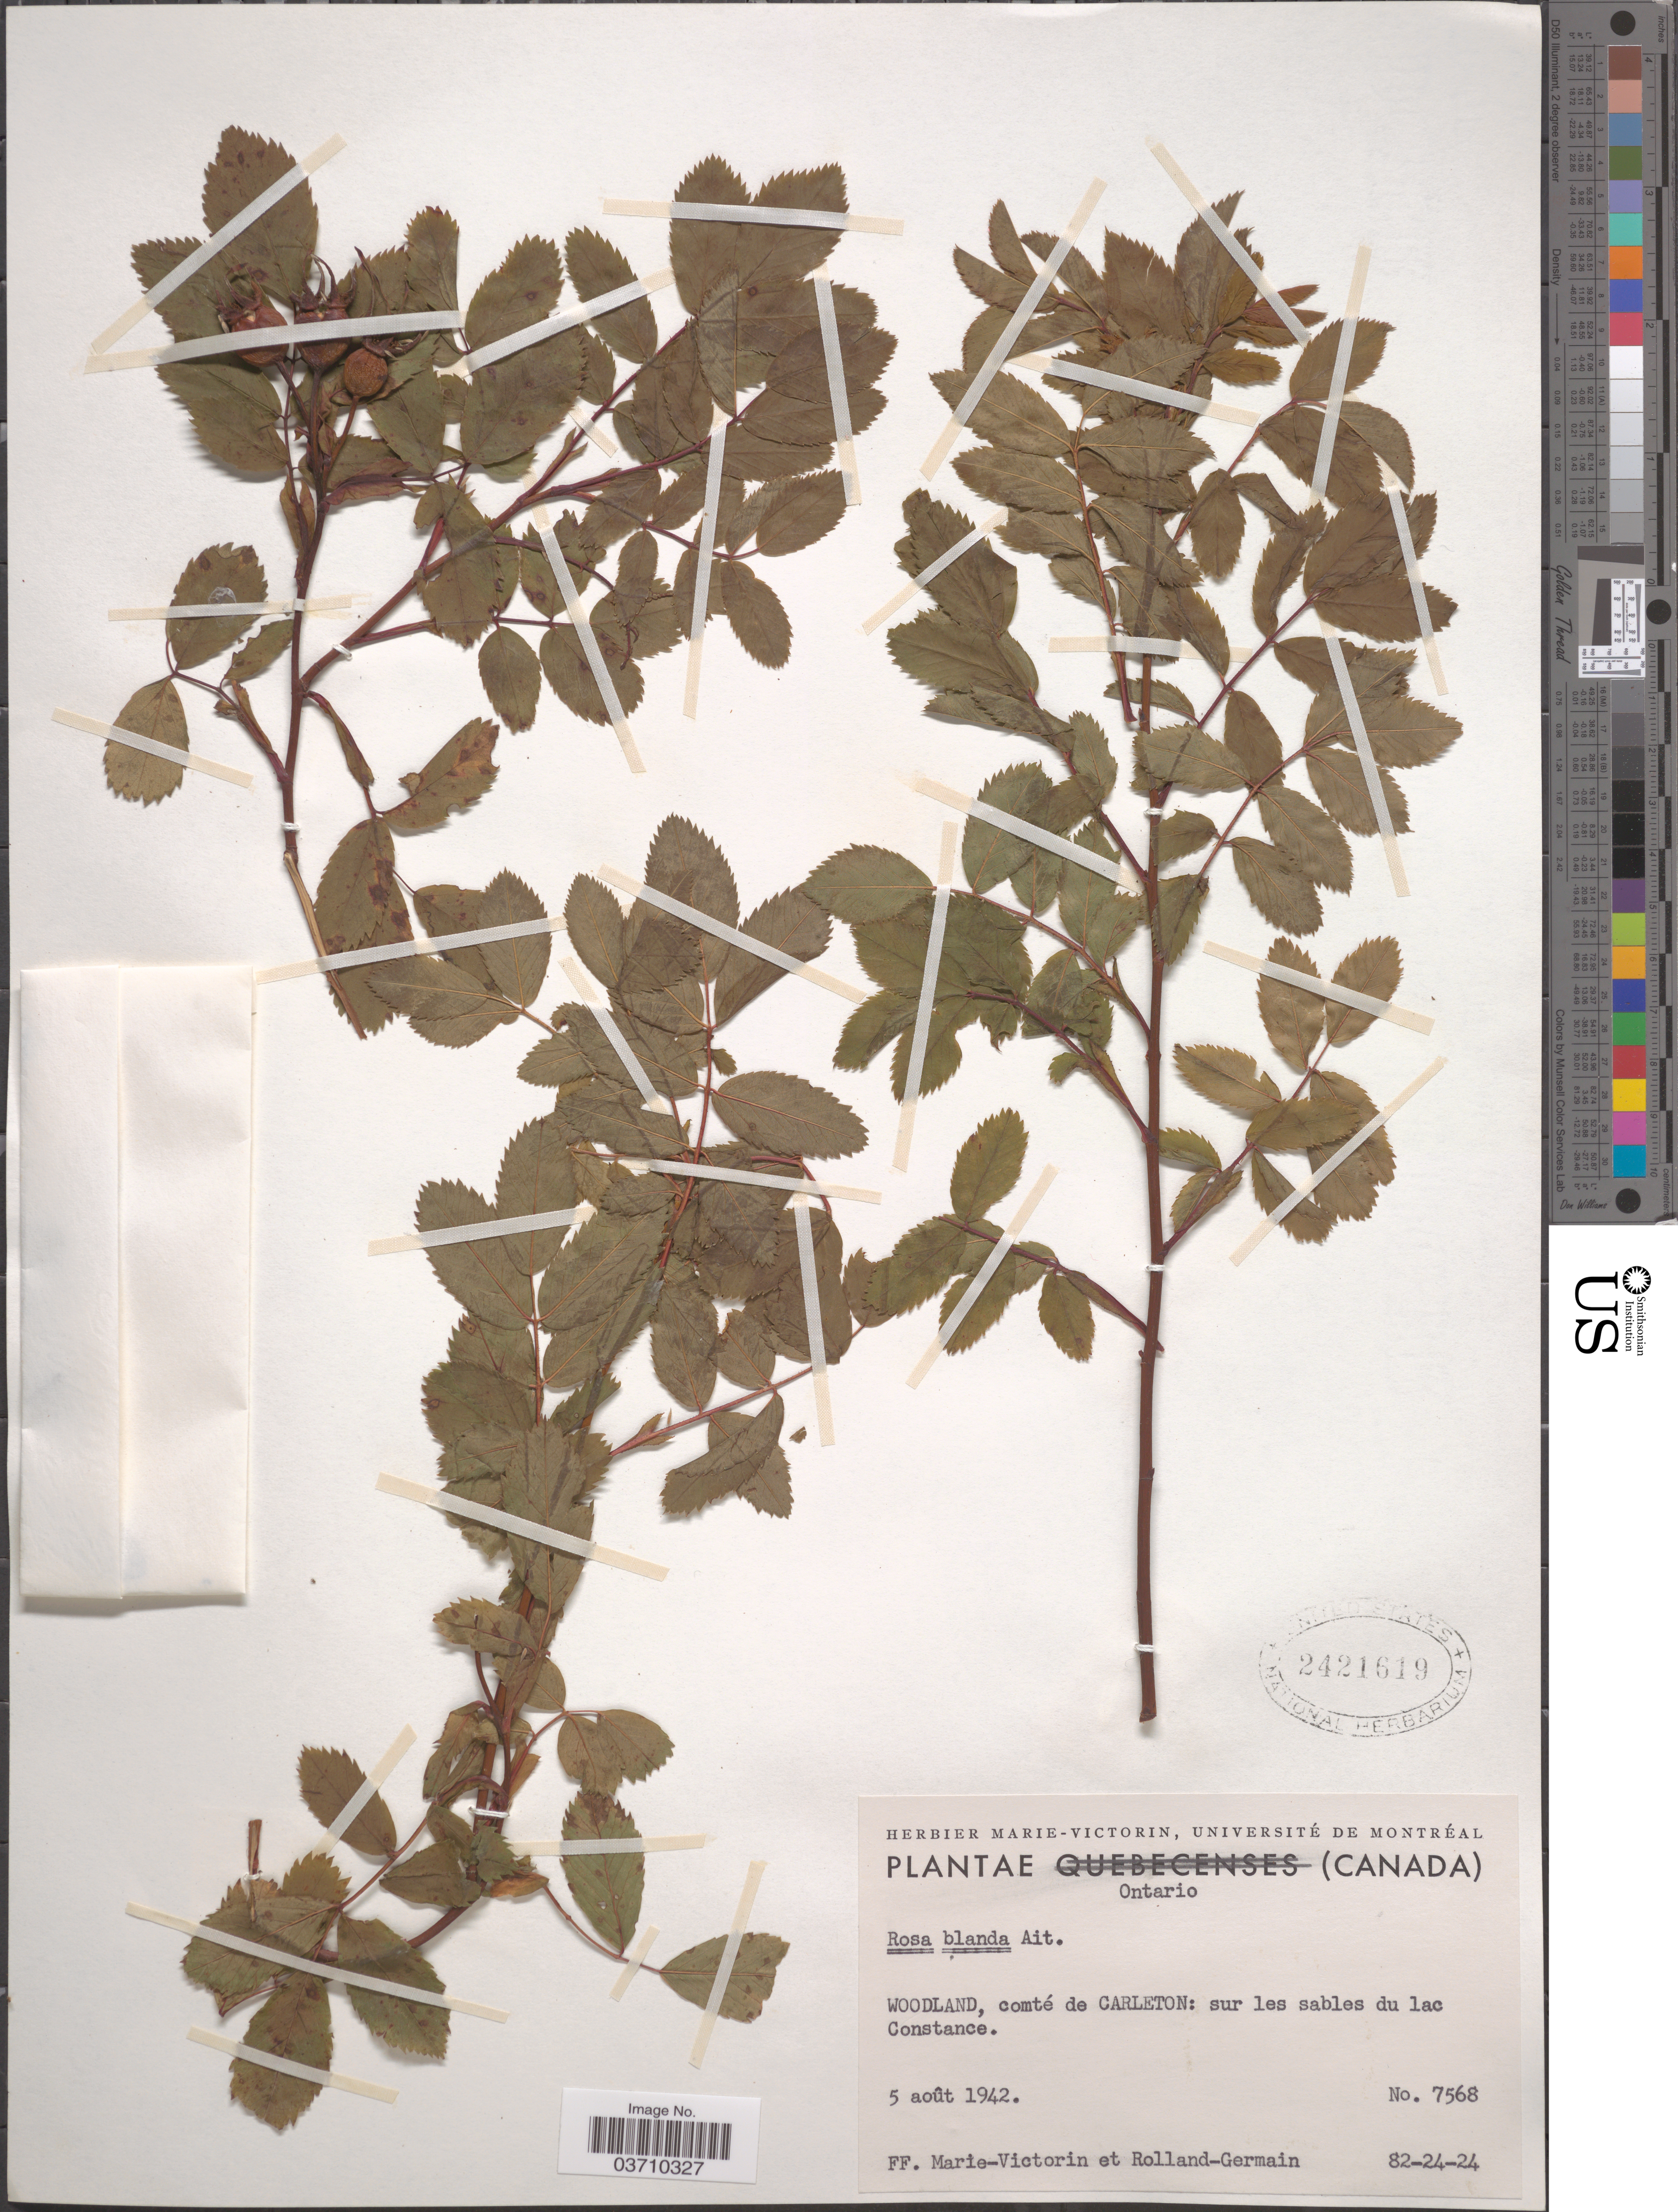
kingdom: Plantae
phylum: Tracheophyta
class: Magnoliopsida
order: Rosales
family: Rosaceae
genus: Rosa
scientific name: Rosa blanda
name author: Aiton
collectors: F. Marie-Victorin & Rolland-Germain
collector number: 7568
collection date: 1942-08-05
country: Canada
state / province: Ontario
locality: Woodland, comté de Carleton: sur les sables du lac Constance.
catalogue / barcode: US 2421619